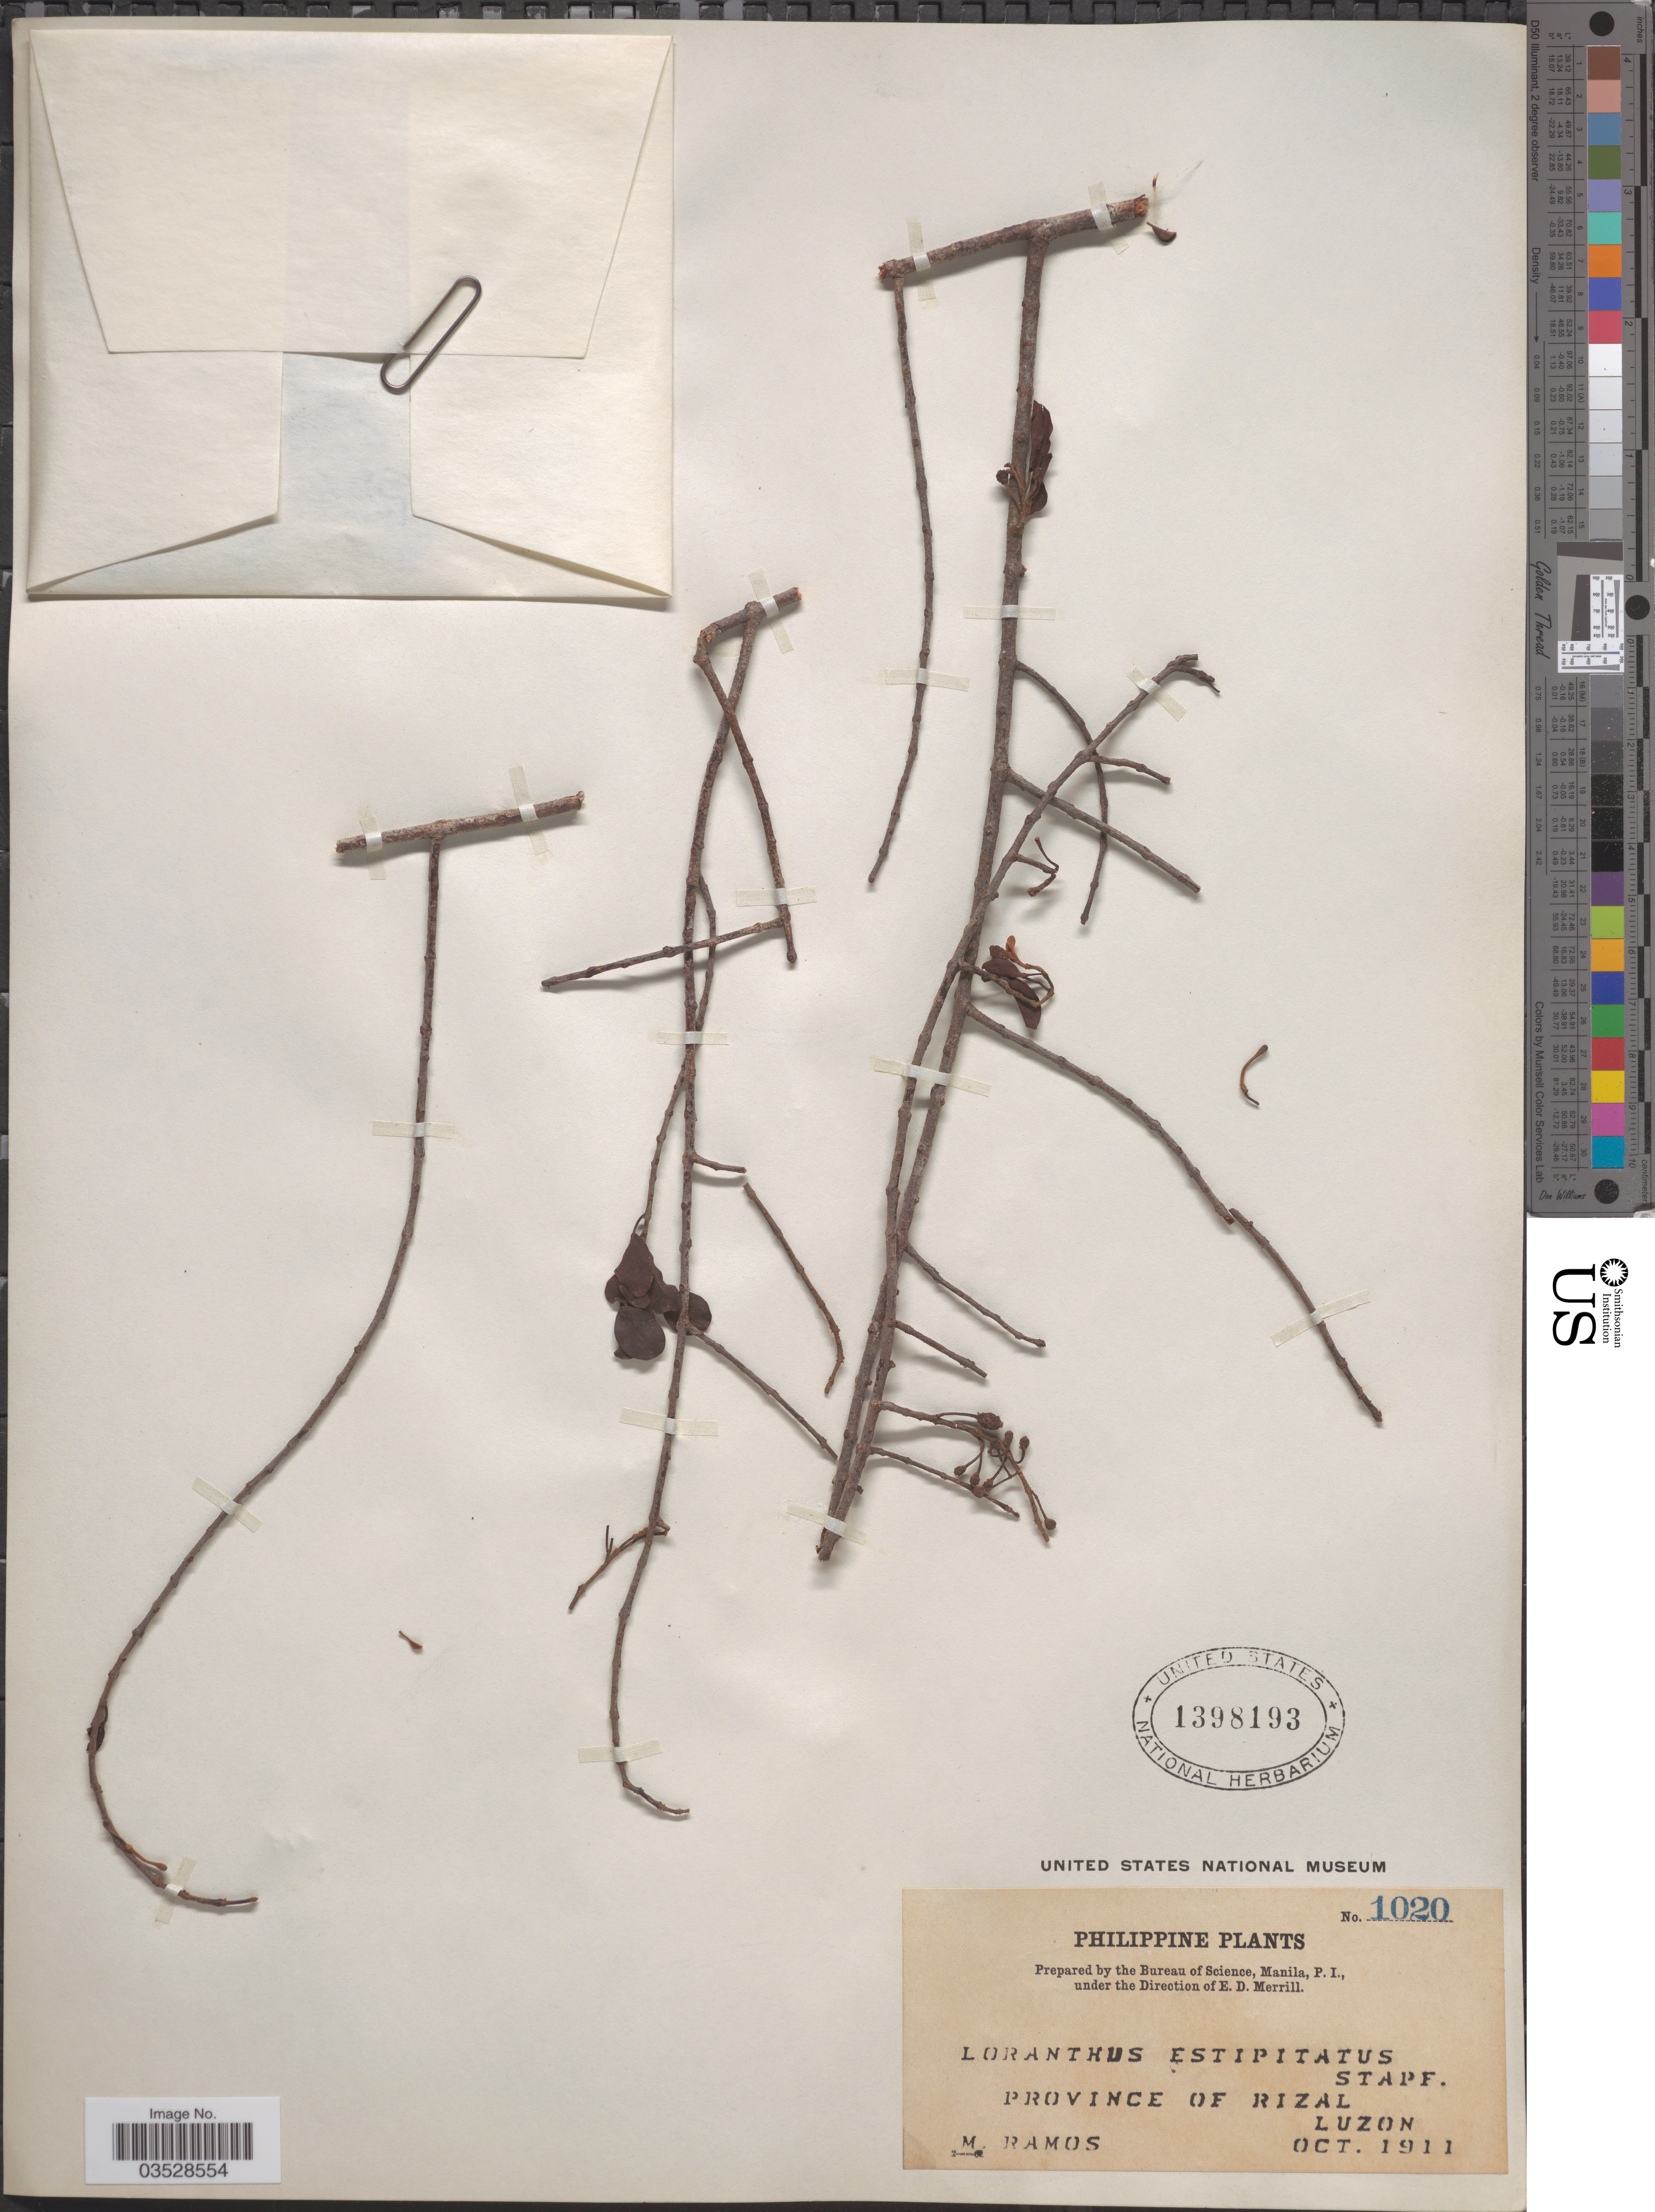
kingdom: Plantae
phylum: Tracheophyta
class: Magnoliopsida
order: Santalales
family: Loranthaceae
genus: Loranthus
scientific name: Loranthus parasiticus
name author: Druce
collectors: M. Ramos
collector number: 1020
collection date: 1911-10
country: Philippines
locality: Province of Rizal. Luzon.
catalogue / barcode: US 1398193